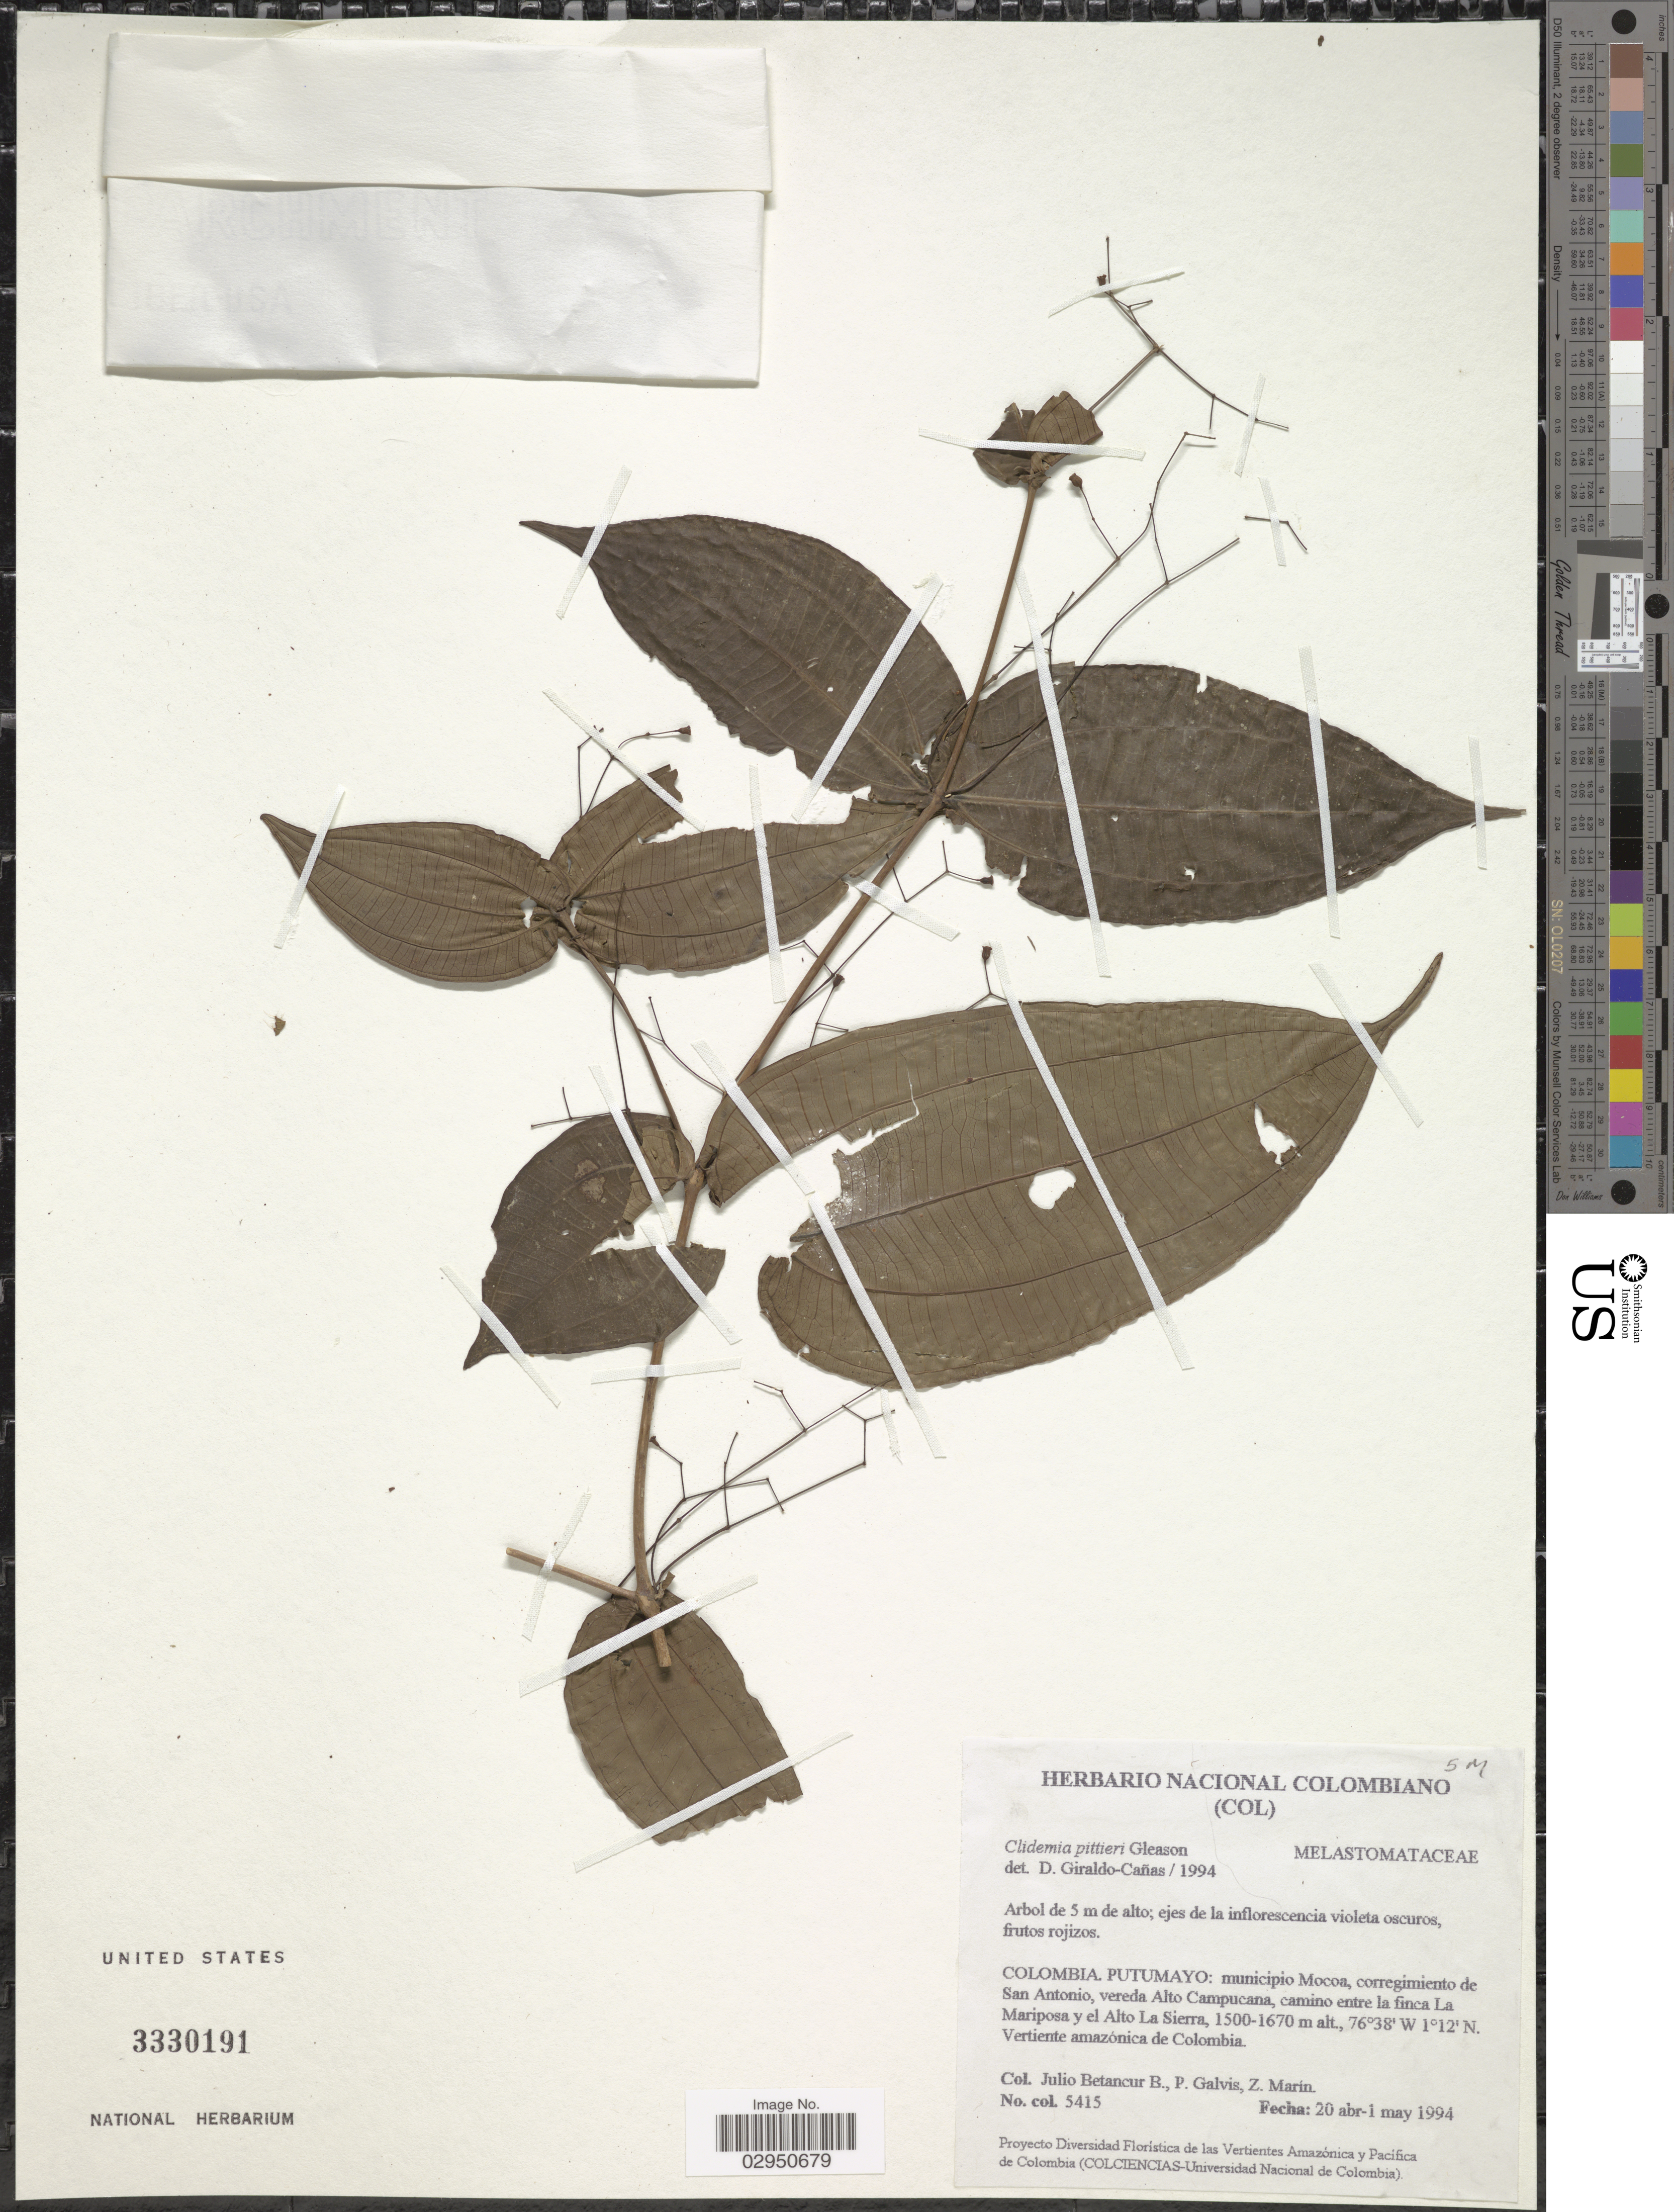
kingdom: Plantae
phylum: Tracheophyta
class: Magnoliopsida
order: Myrtales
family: Melastomataceae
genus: Clidemia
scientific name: Clidemia pittieri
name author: Gleason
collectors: J. Betancur-B., P. Galvis & Z. Martin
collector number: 5415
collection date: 1994-04-20/1994-05-01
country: Colombia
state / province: Putumayo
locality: Municipio Mocoa, corregimiento de San Antonio, vereda Alto Campucana, camino entre la finca La Mariposa y el Alto La Sierra. Vertiente amazónica de Colombia.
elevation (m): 1500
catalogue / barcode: US 3330191